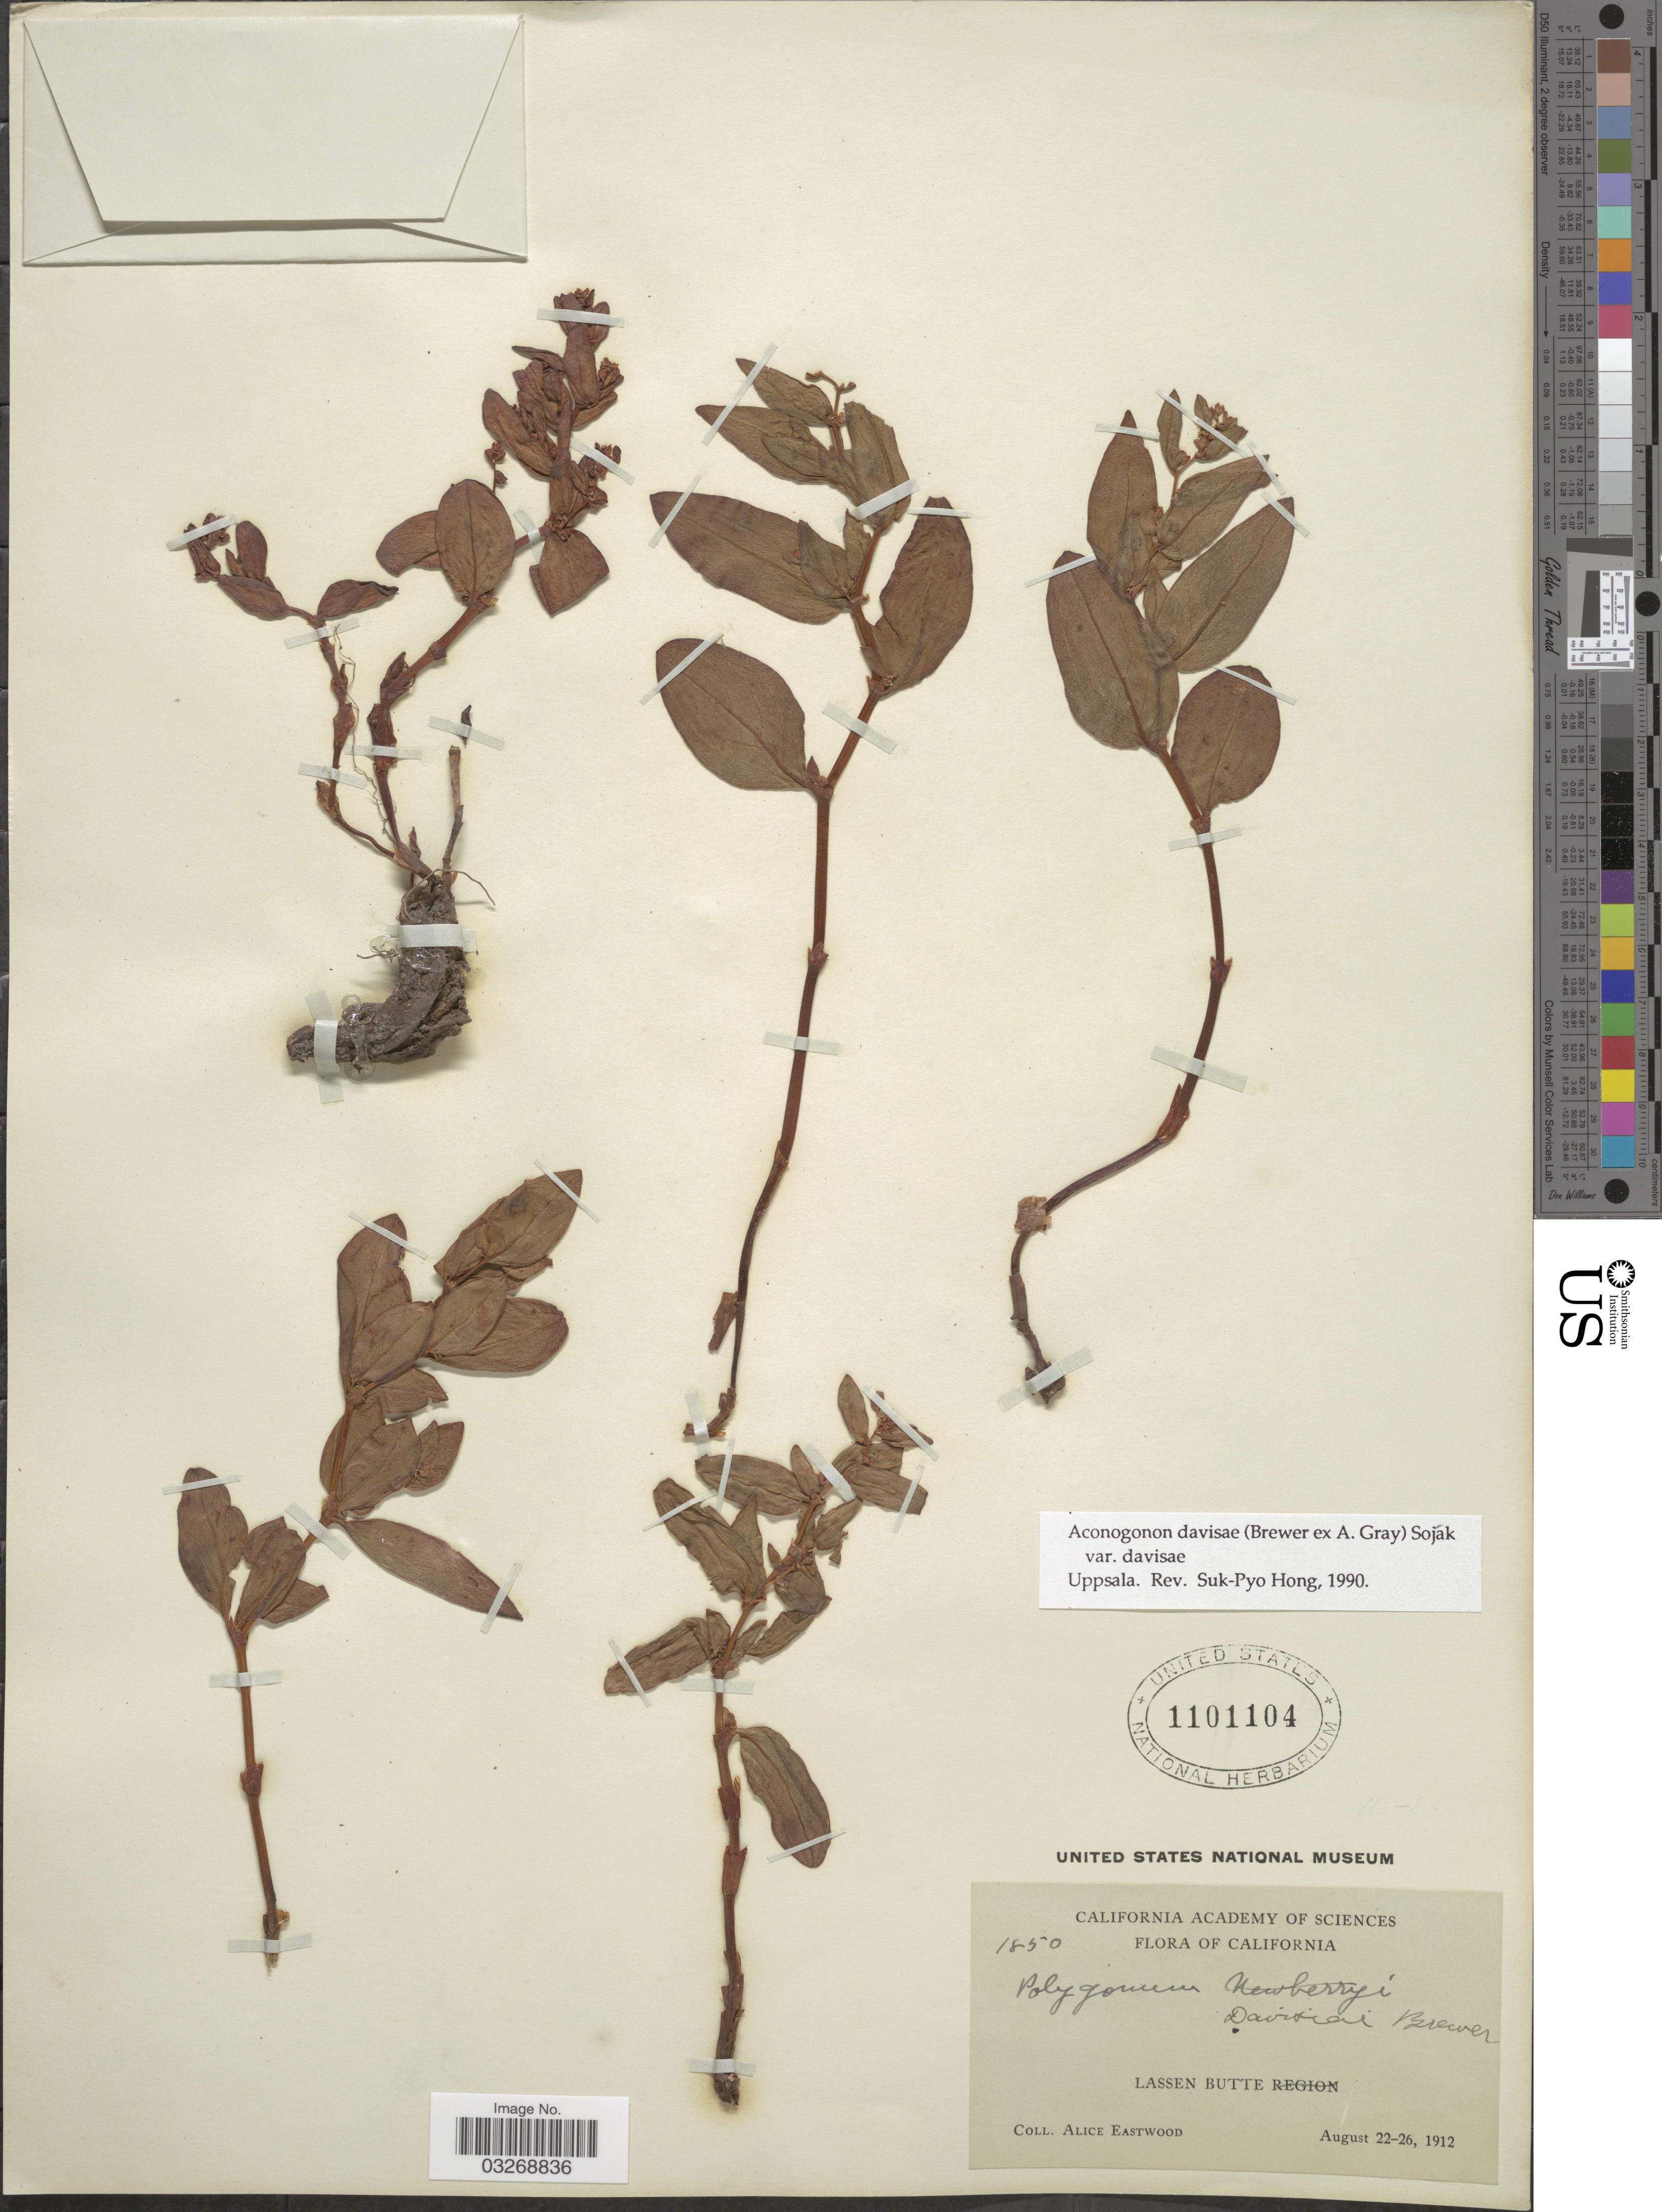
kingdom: Plantae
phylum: Tracheophyta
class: Magnoliopsida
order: Caryophyllales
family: Polygonaceae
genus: Koenigia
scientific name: Koenigia davisiae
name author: (W.H. Brewer ex A. Gray) T.M. Schust. & Reveal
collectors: A. Eastwood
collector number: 1850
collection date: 1912-08-22/1912-08-26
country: United States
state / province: California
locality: Lassen Butte.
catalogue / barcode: US 1101104